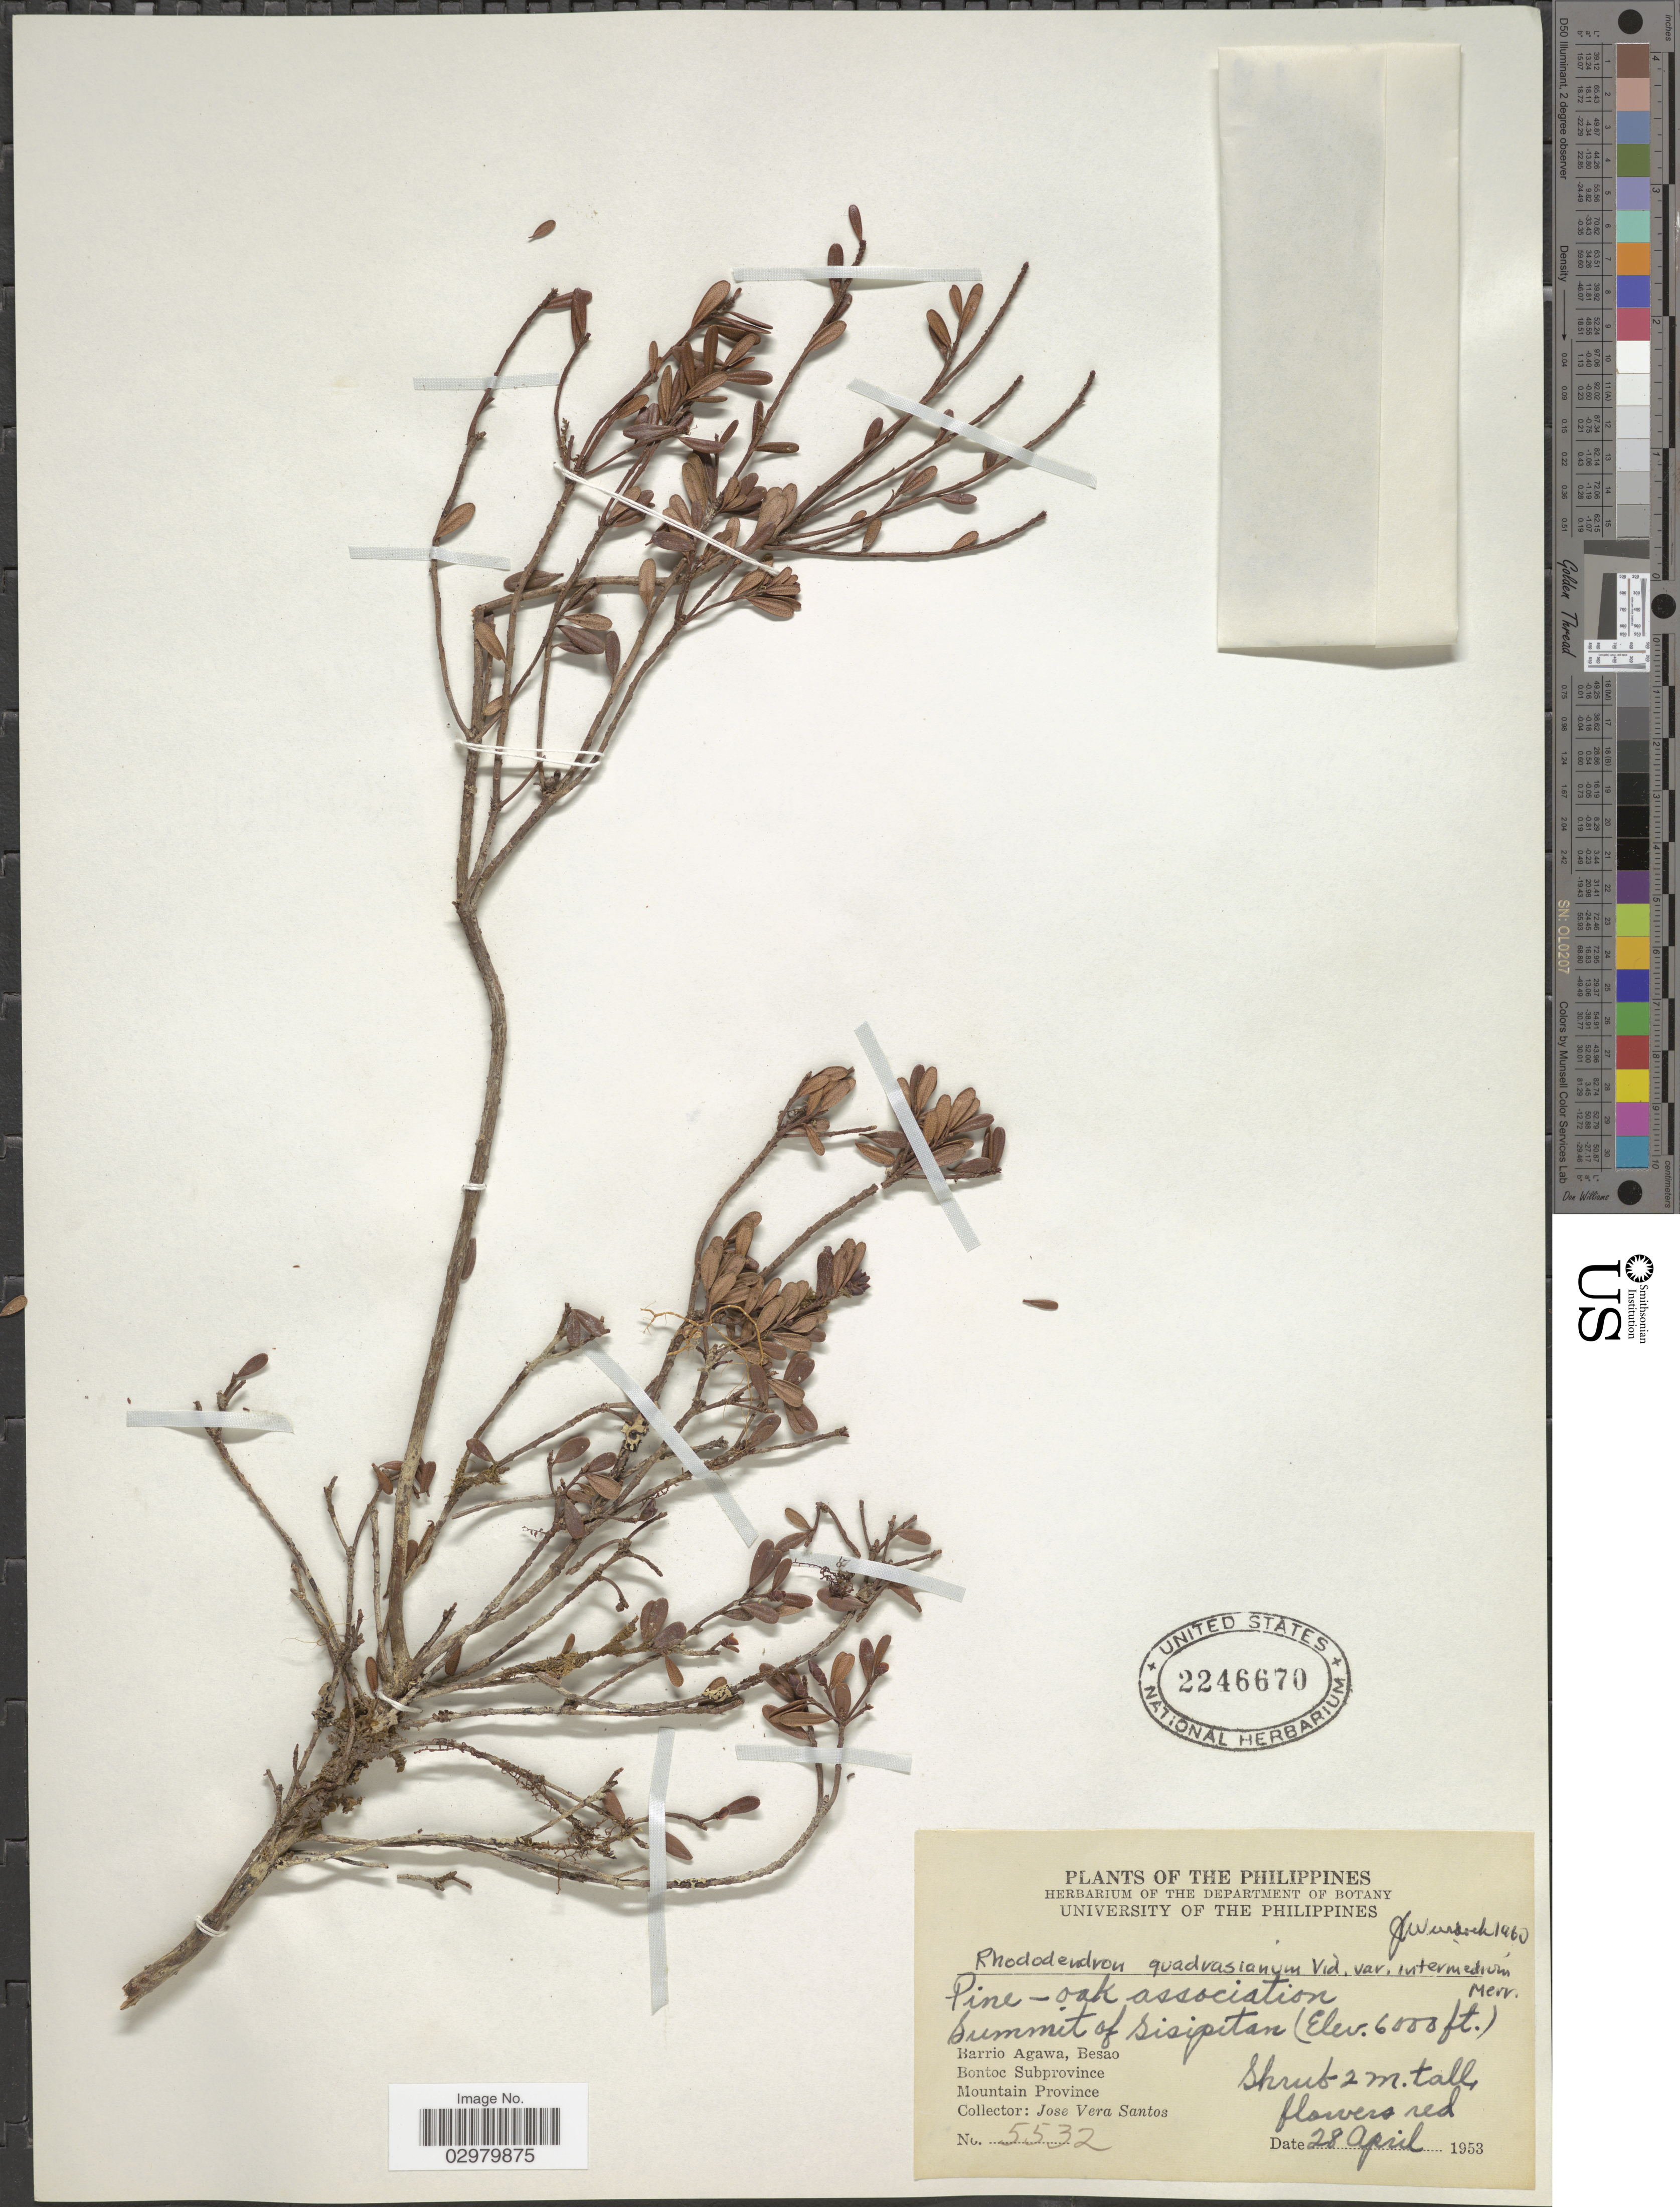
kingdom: Plantae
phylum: Tracheophyta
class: Magnoliopsida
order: Ericales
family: Ericaceae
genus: Rhododendron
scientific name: Rhododendron quadrasianum var. intermedium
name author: Merr.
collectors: J. Santos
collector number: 5532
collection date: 1953-04-28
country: Philippines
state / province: Cordillera (Administrative Region)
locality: Summit of Sisipitan, Barrio Agawa, Besao, Bontoc Subprovince, Mountain Province.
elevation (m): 1829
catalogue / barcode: US 2246670